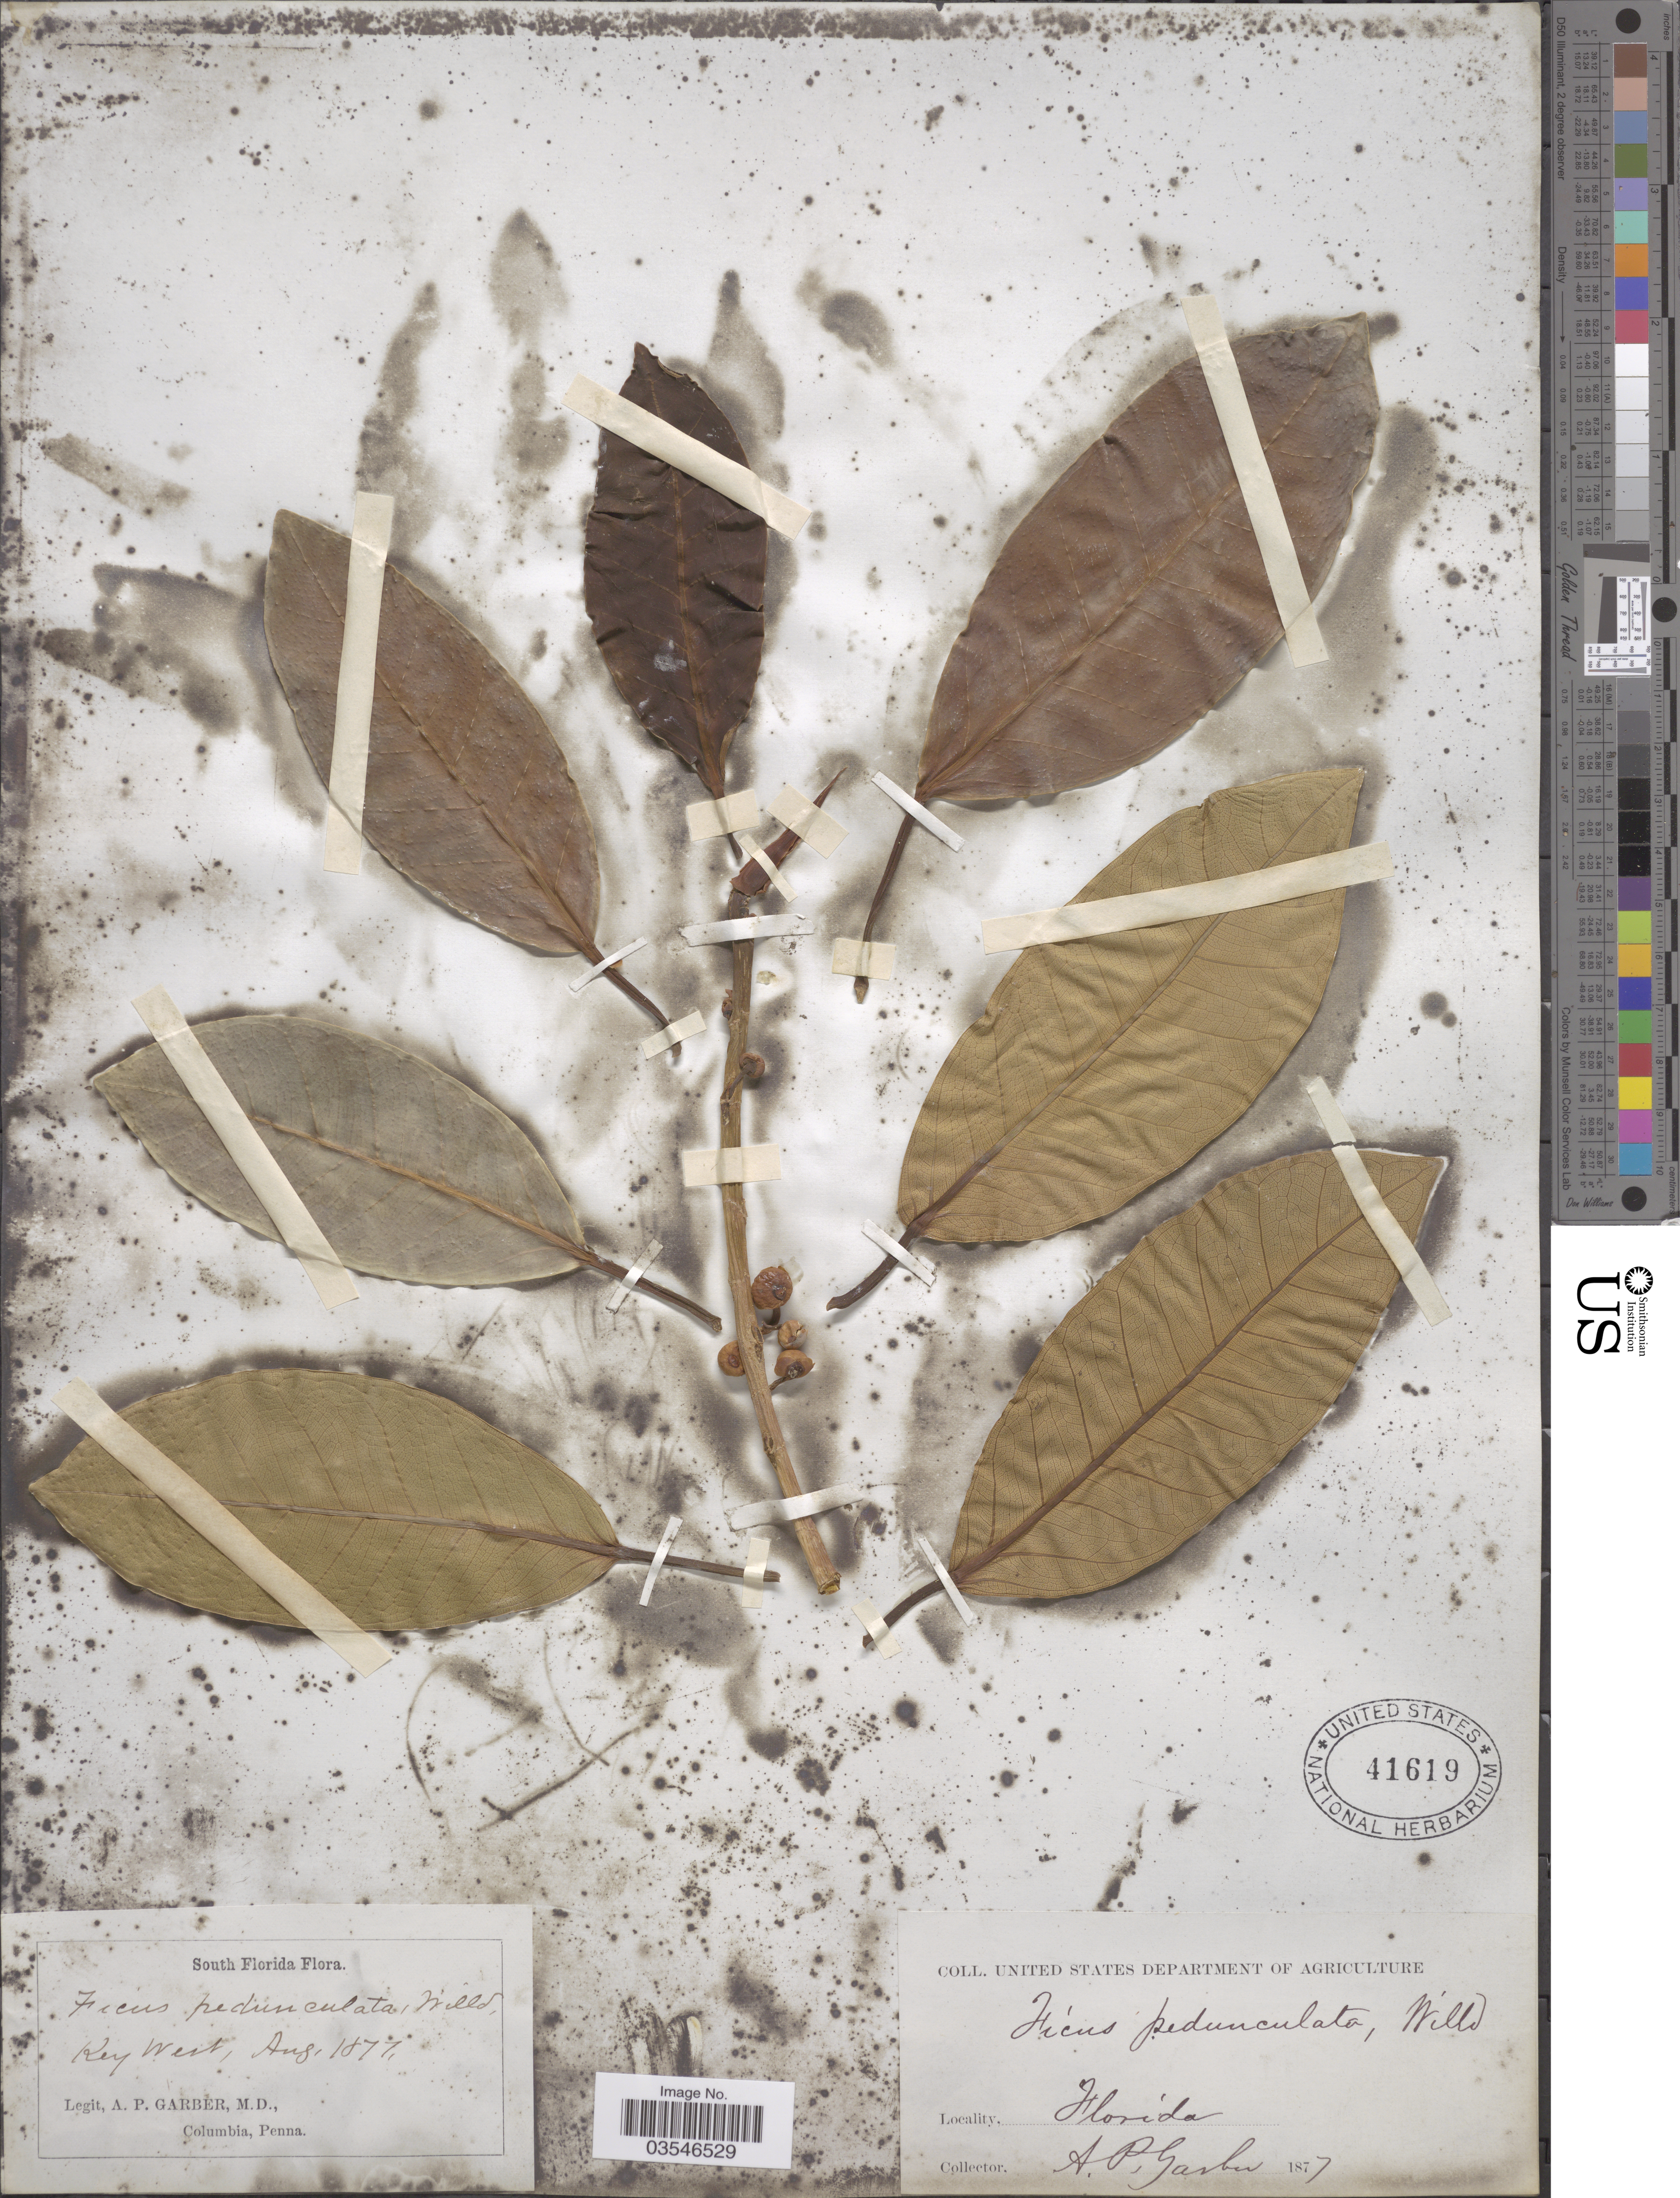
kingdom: Plantae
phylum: Tracheophyta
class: Magnoliopsida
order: Rosales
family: Moraceae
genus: Ficus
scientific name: Ficus brevifolia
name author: Nutt.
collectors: A. P. Garber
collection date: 1877-08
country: United States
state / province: Florida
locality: South Florida, Key West.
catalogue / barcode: US 41619